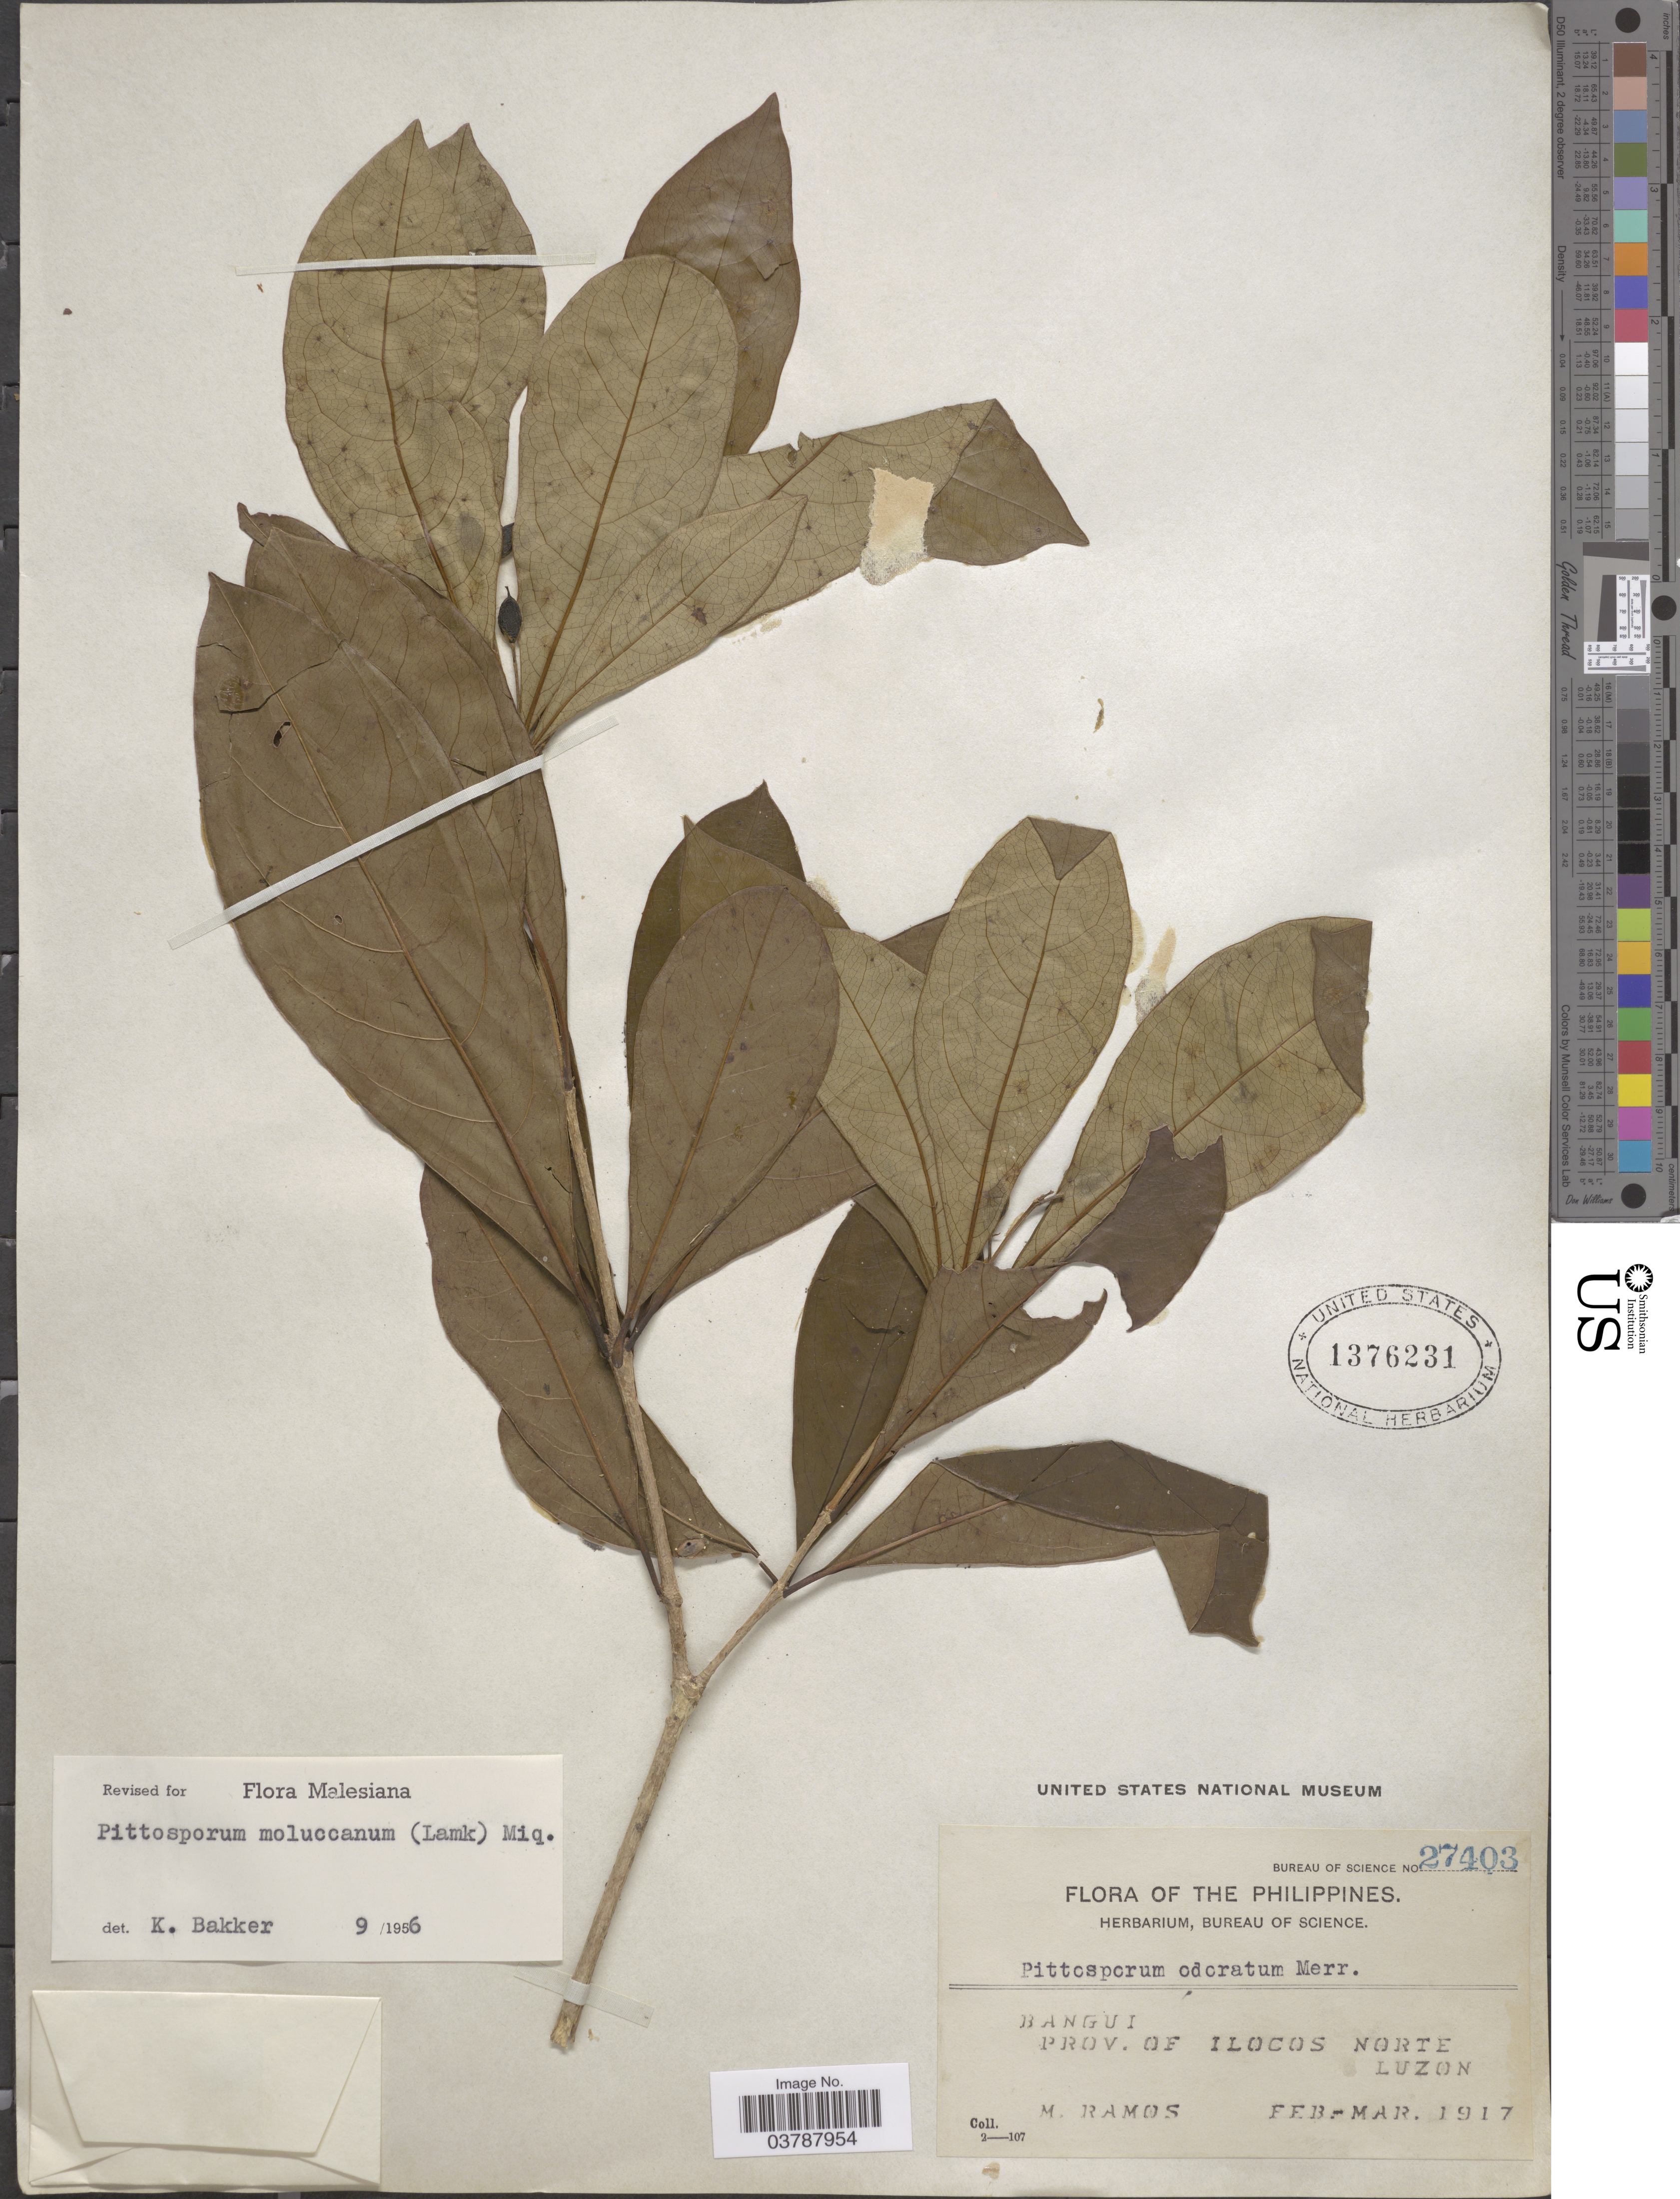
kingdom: Plantae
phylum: Tracheophyta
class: Magnoliopsida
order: Apiales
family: Pittosporaceae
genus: Pittosporum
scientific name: Pittosporum moluccanum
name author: (Lam.) Miq.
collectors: M. Ramos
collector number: Bureau of Science 27403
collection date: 1917-02/1917-03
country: Philippines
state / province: Ilocos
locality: Bangui, Prov. of Ilocos Norte, Luzon.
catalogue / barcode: US 1376231